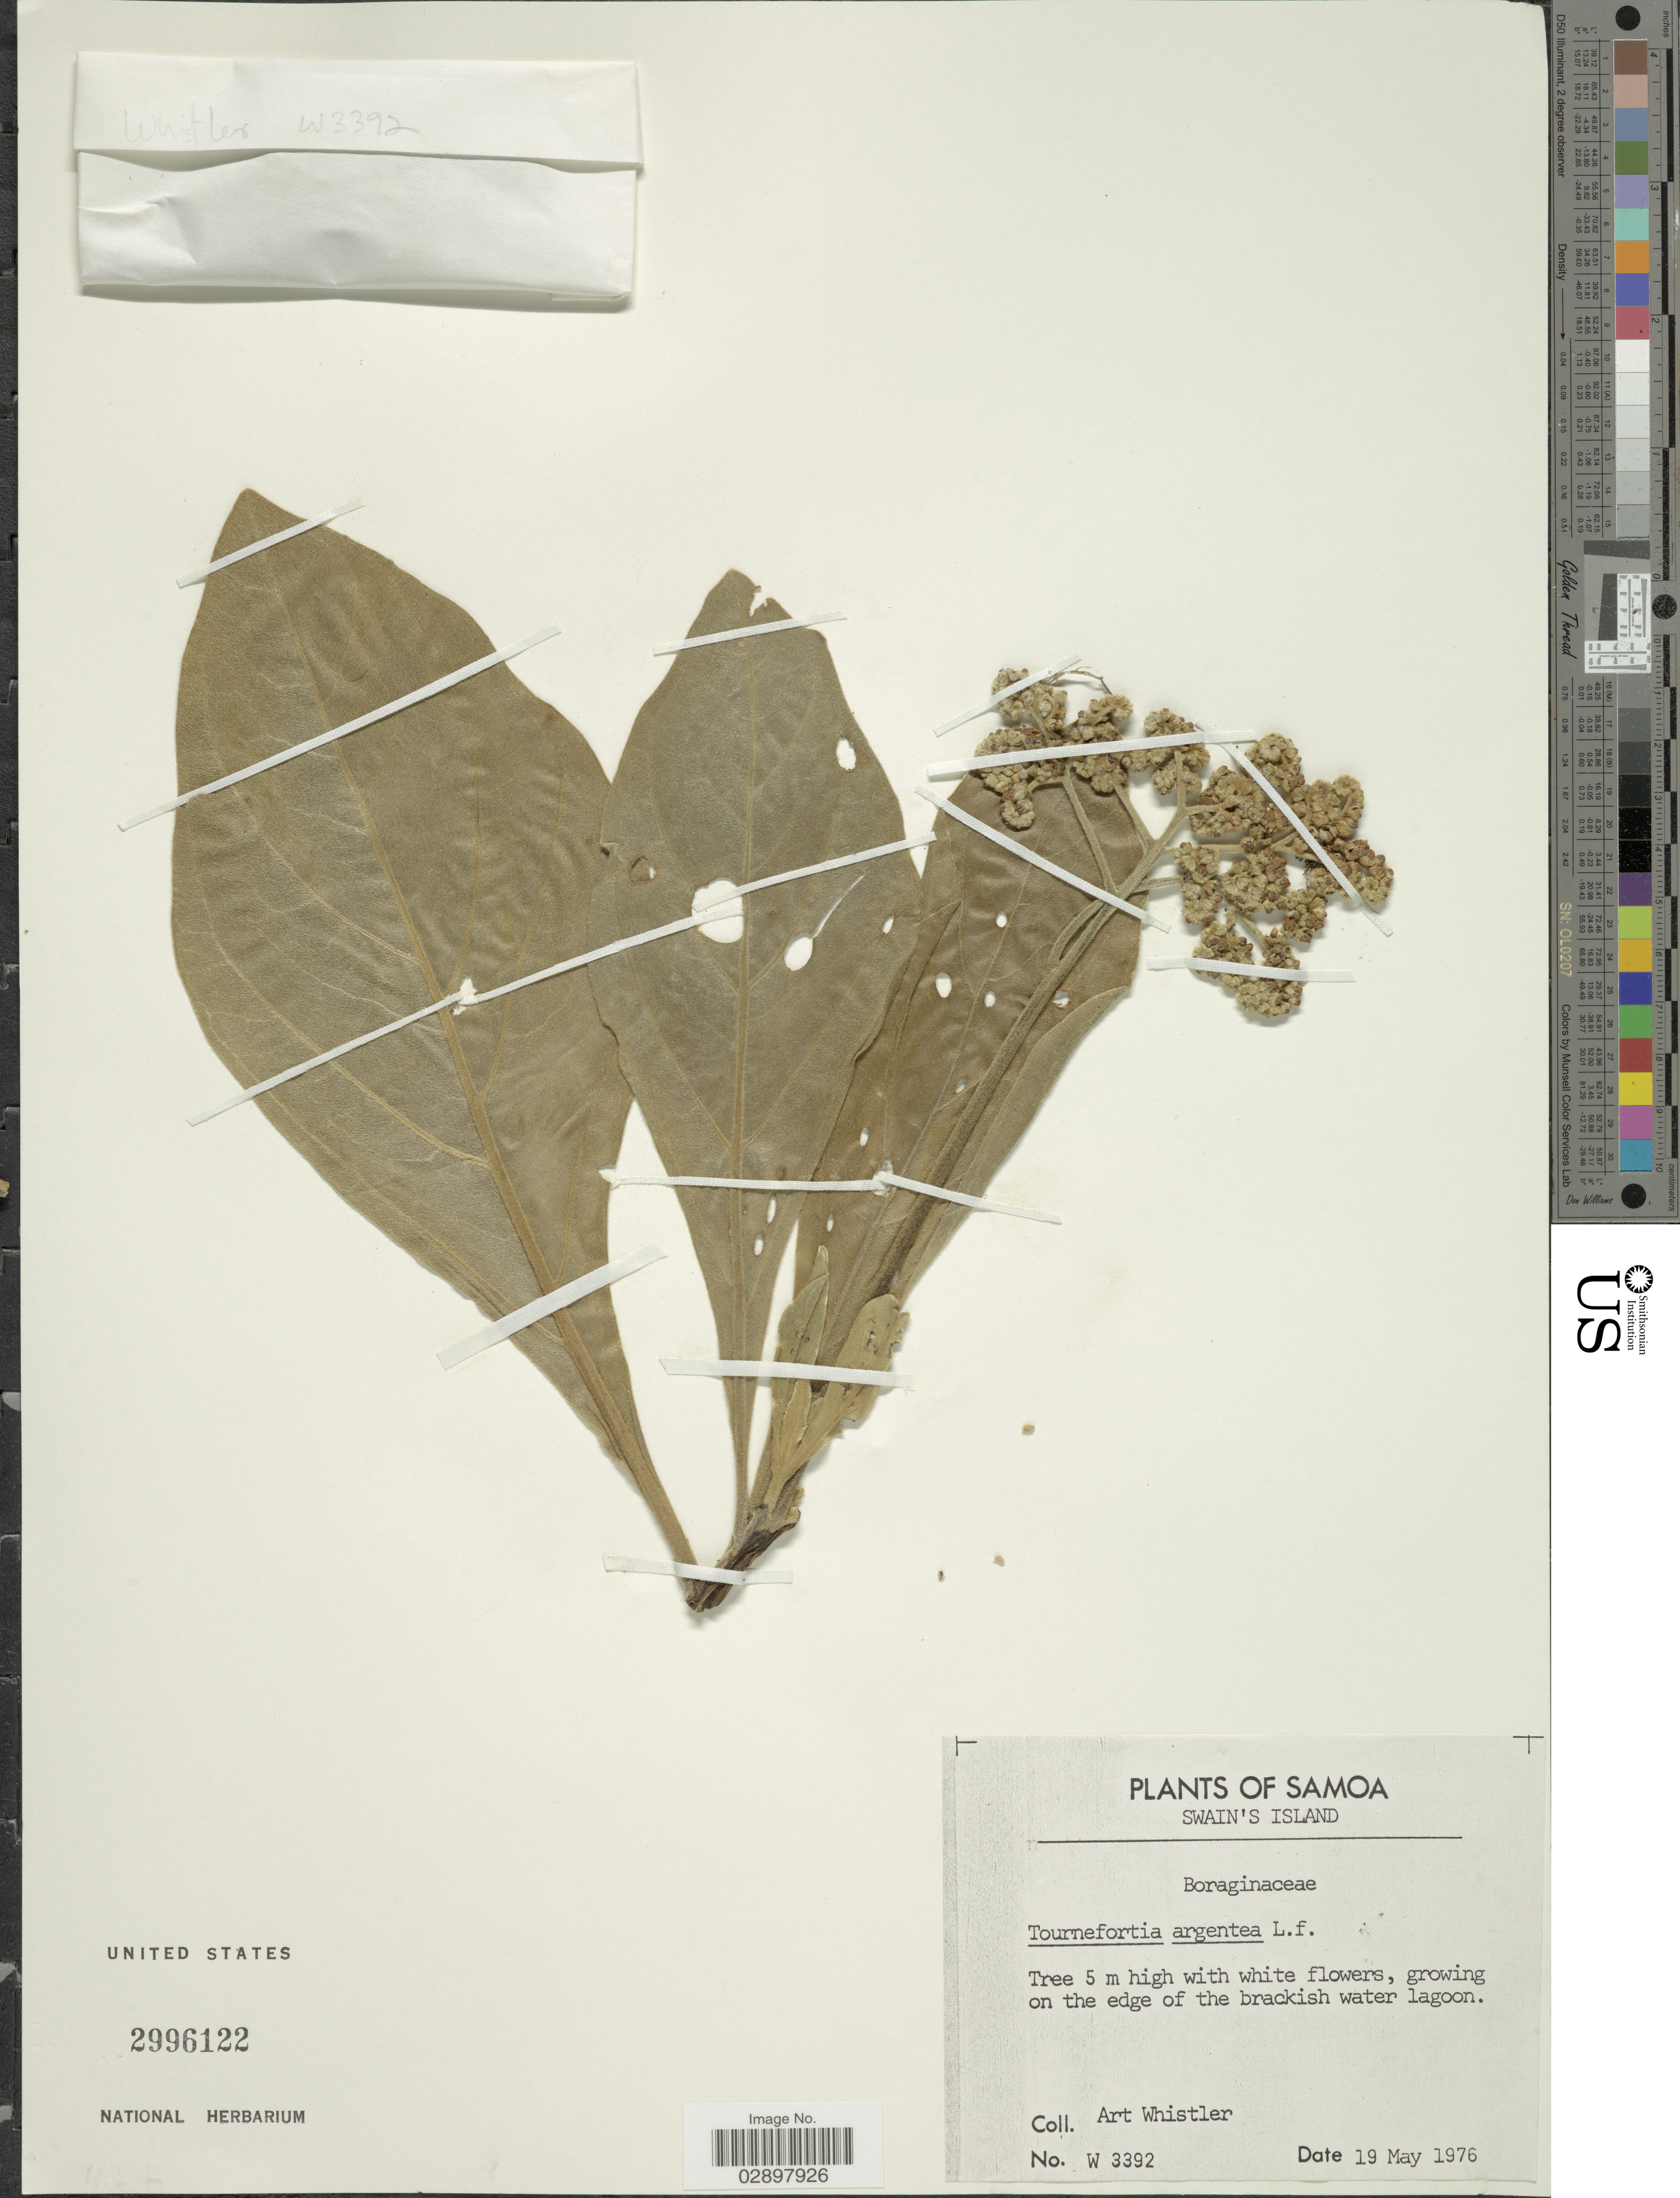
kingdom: Plantae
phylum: Tracheophyta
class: Magnoliopsida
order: Boraginales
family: Heliotropiaceae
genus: Heliotropium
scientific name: Heliotropium arboreum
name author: (Blanco) Mabberley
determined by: Wagner, W. L., (BOT), Smithsonian Institution - National Museum of Natural History (UNITED STATES)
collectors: A. Whistler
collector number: W3392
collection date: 1976-05-19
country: American Samoa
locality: Samoa. Swain's Island. Growing on the edge of the brackish water lagoon.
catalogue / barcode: US 2996122